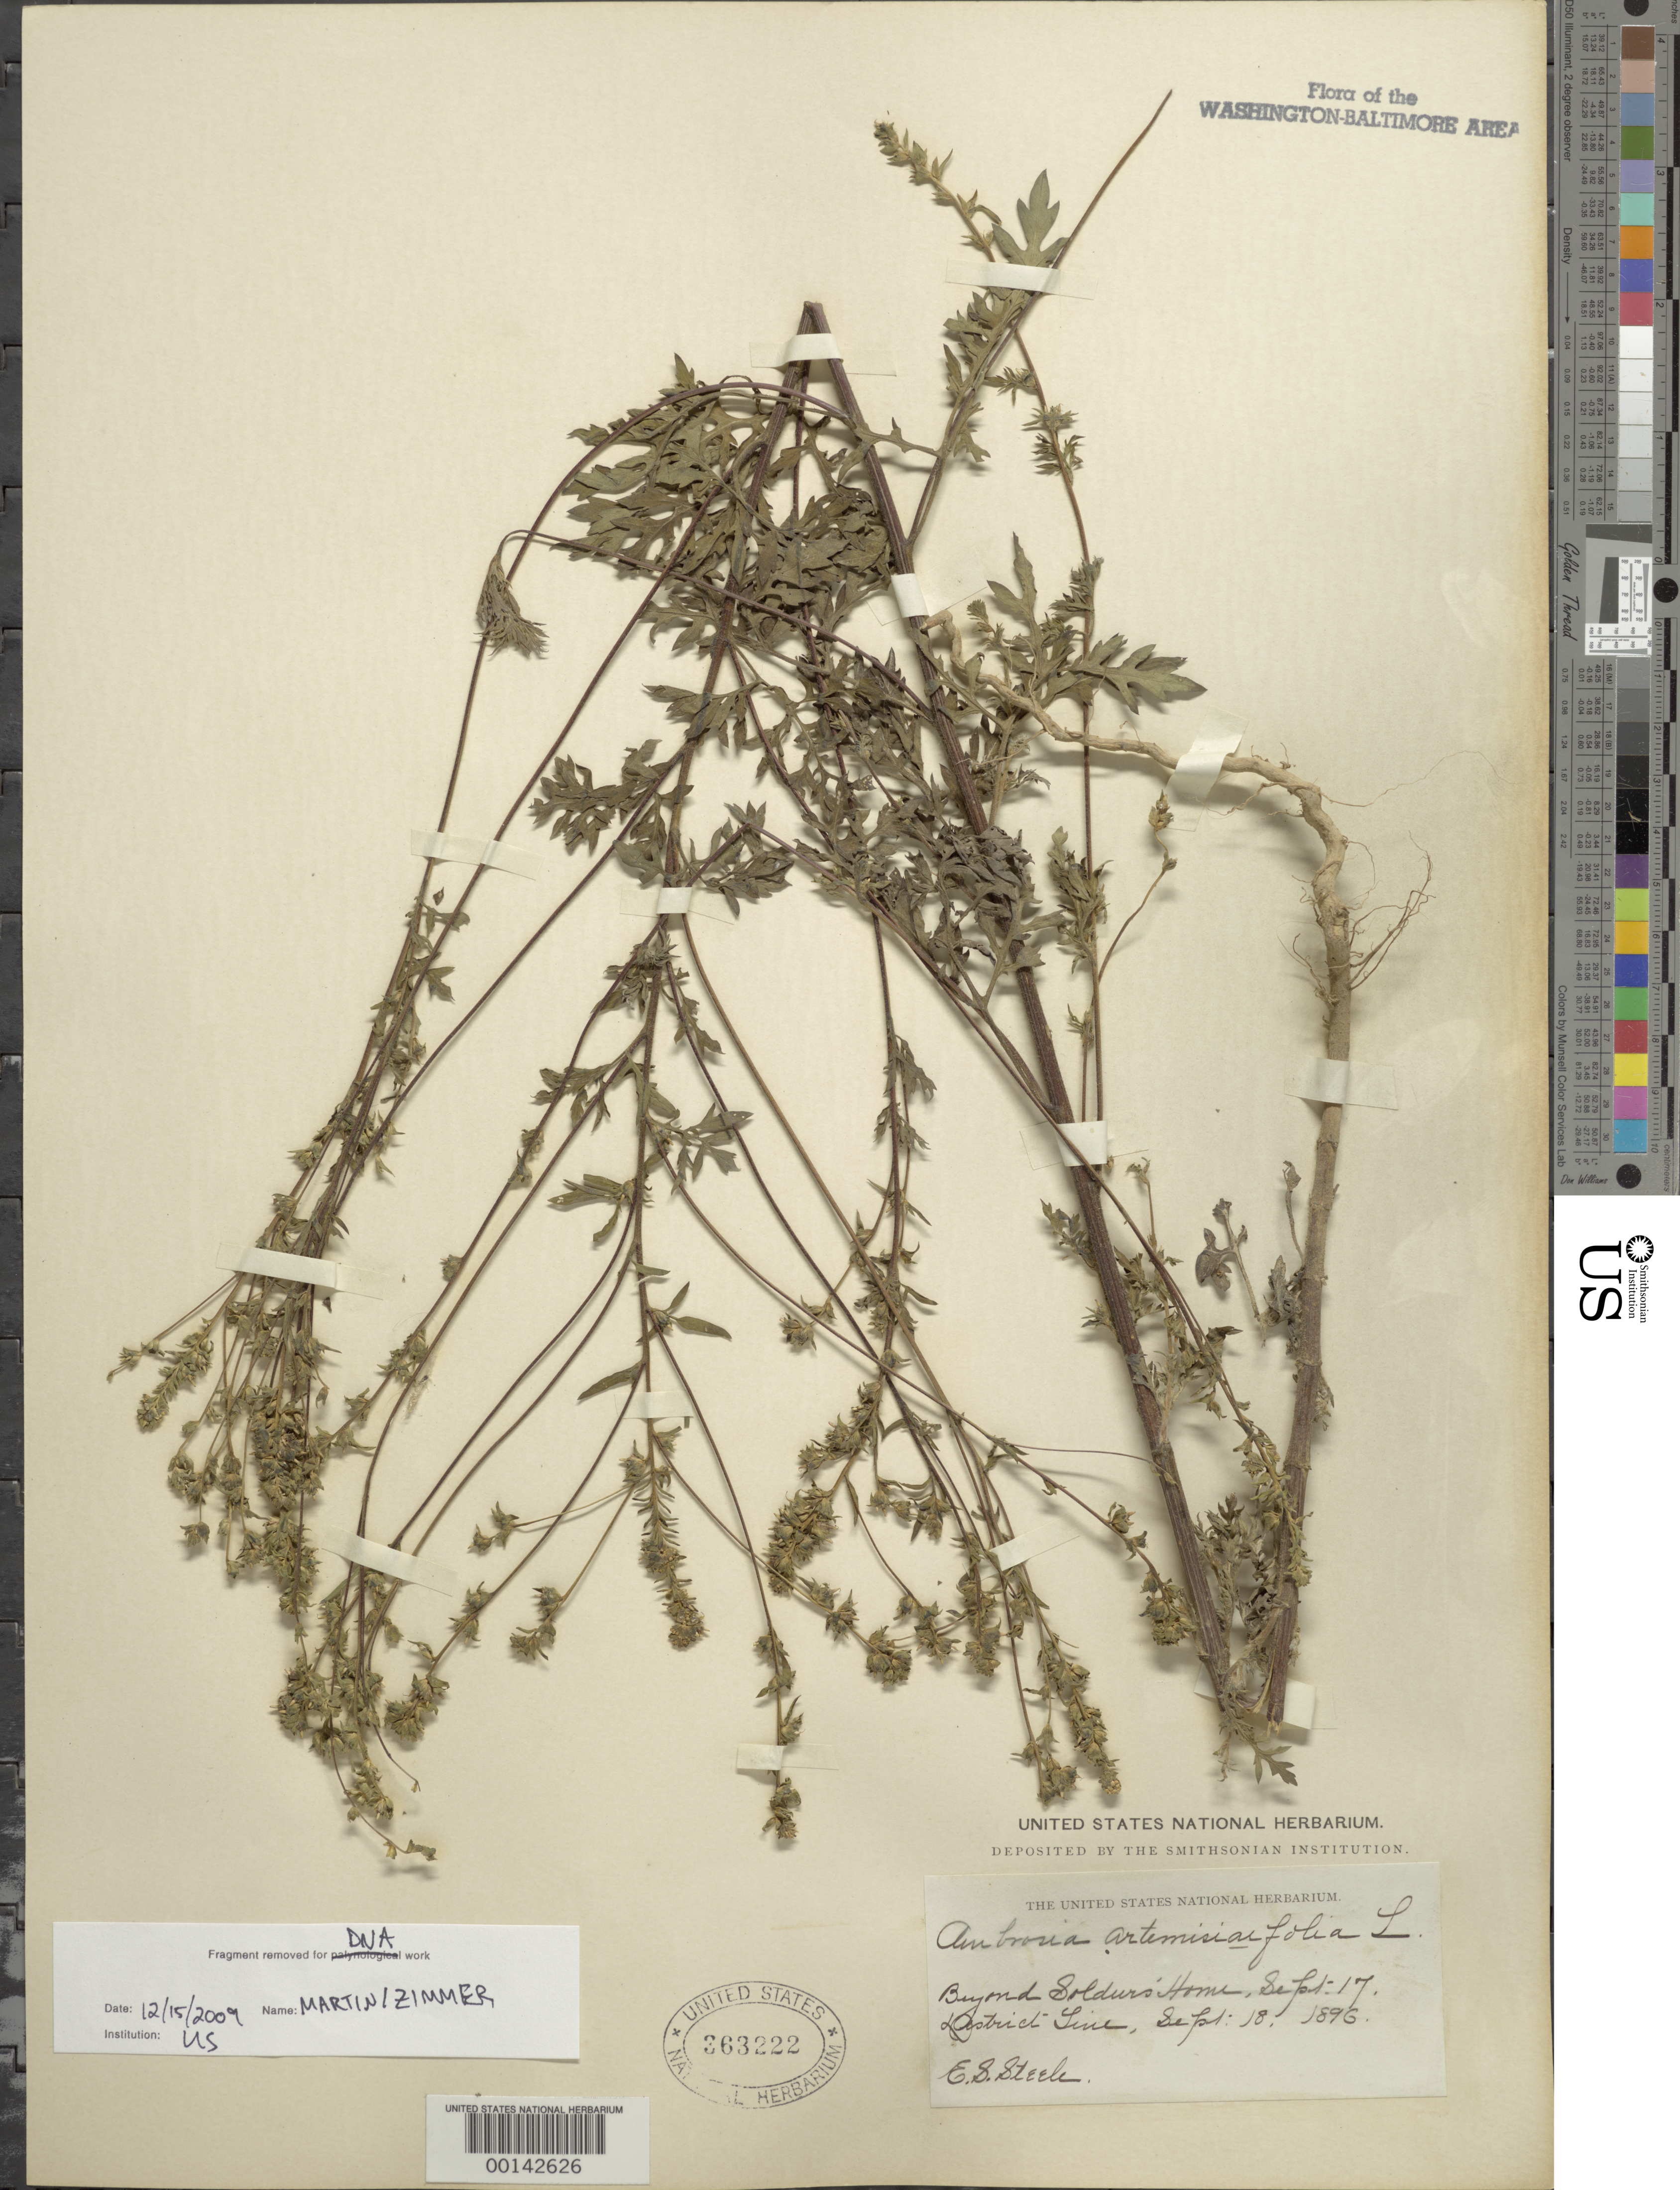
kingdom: Plantae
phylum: Tracheophyta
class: Magnoliopsida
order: Asterales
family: Asteraceae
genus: Ambrosia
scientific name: Ambrosia artemisiifolia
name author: L.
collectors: E. Steele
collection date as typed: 17 Sep 1896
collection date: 1896-09-17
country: United States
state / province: District of Columbia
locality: Beyond Soldiers Home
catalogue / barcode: US 363222